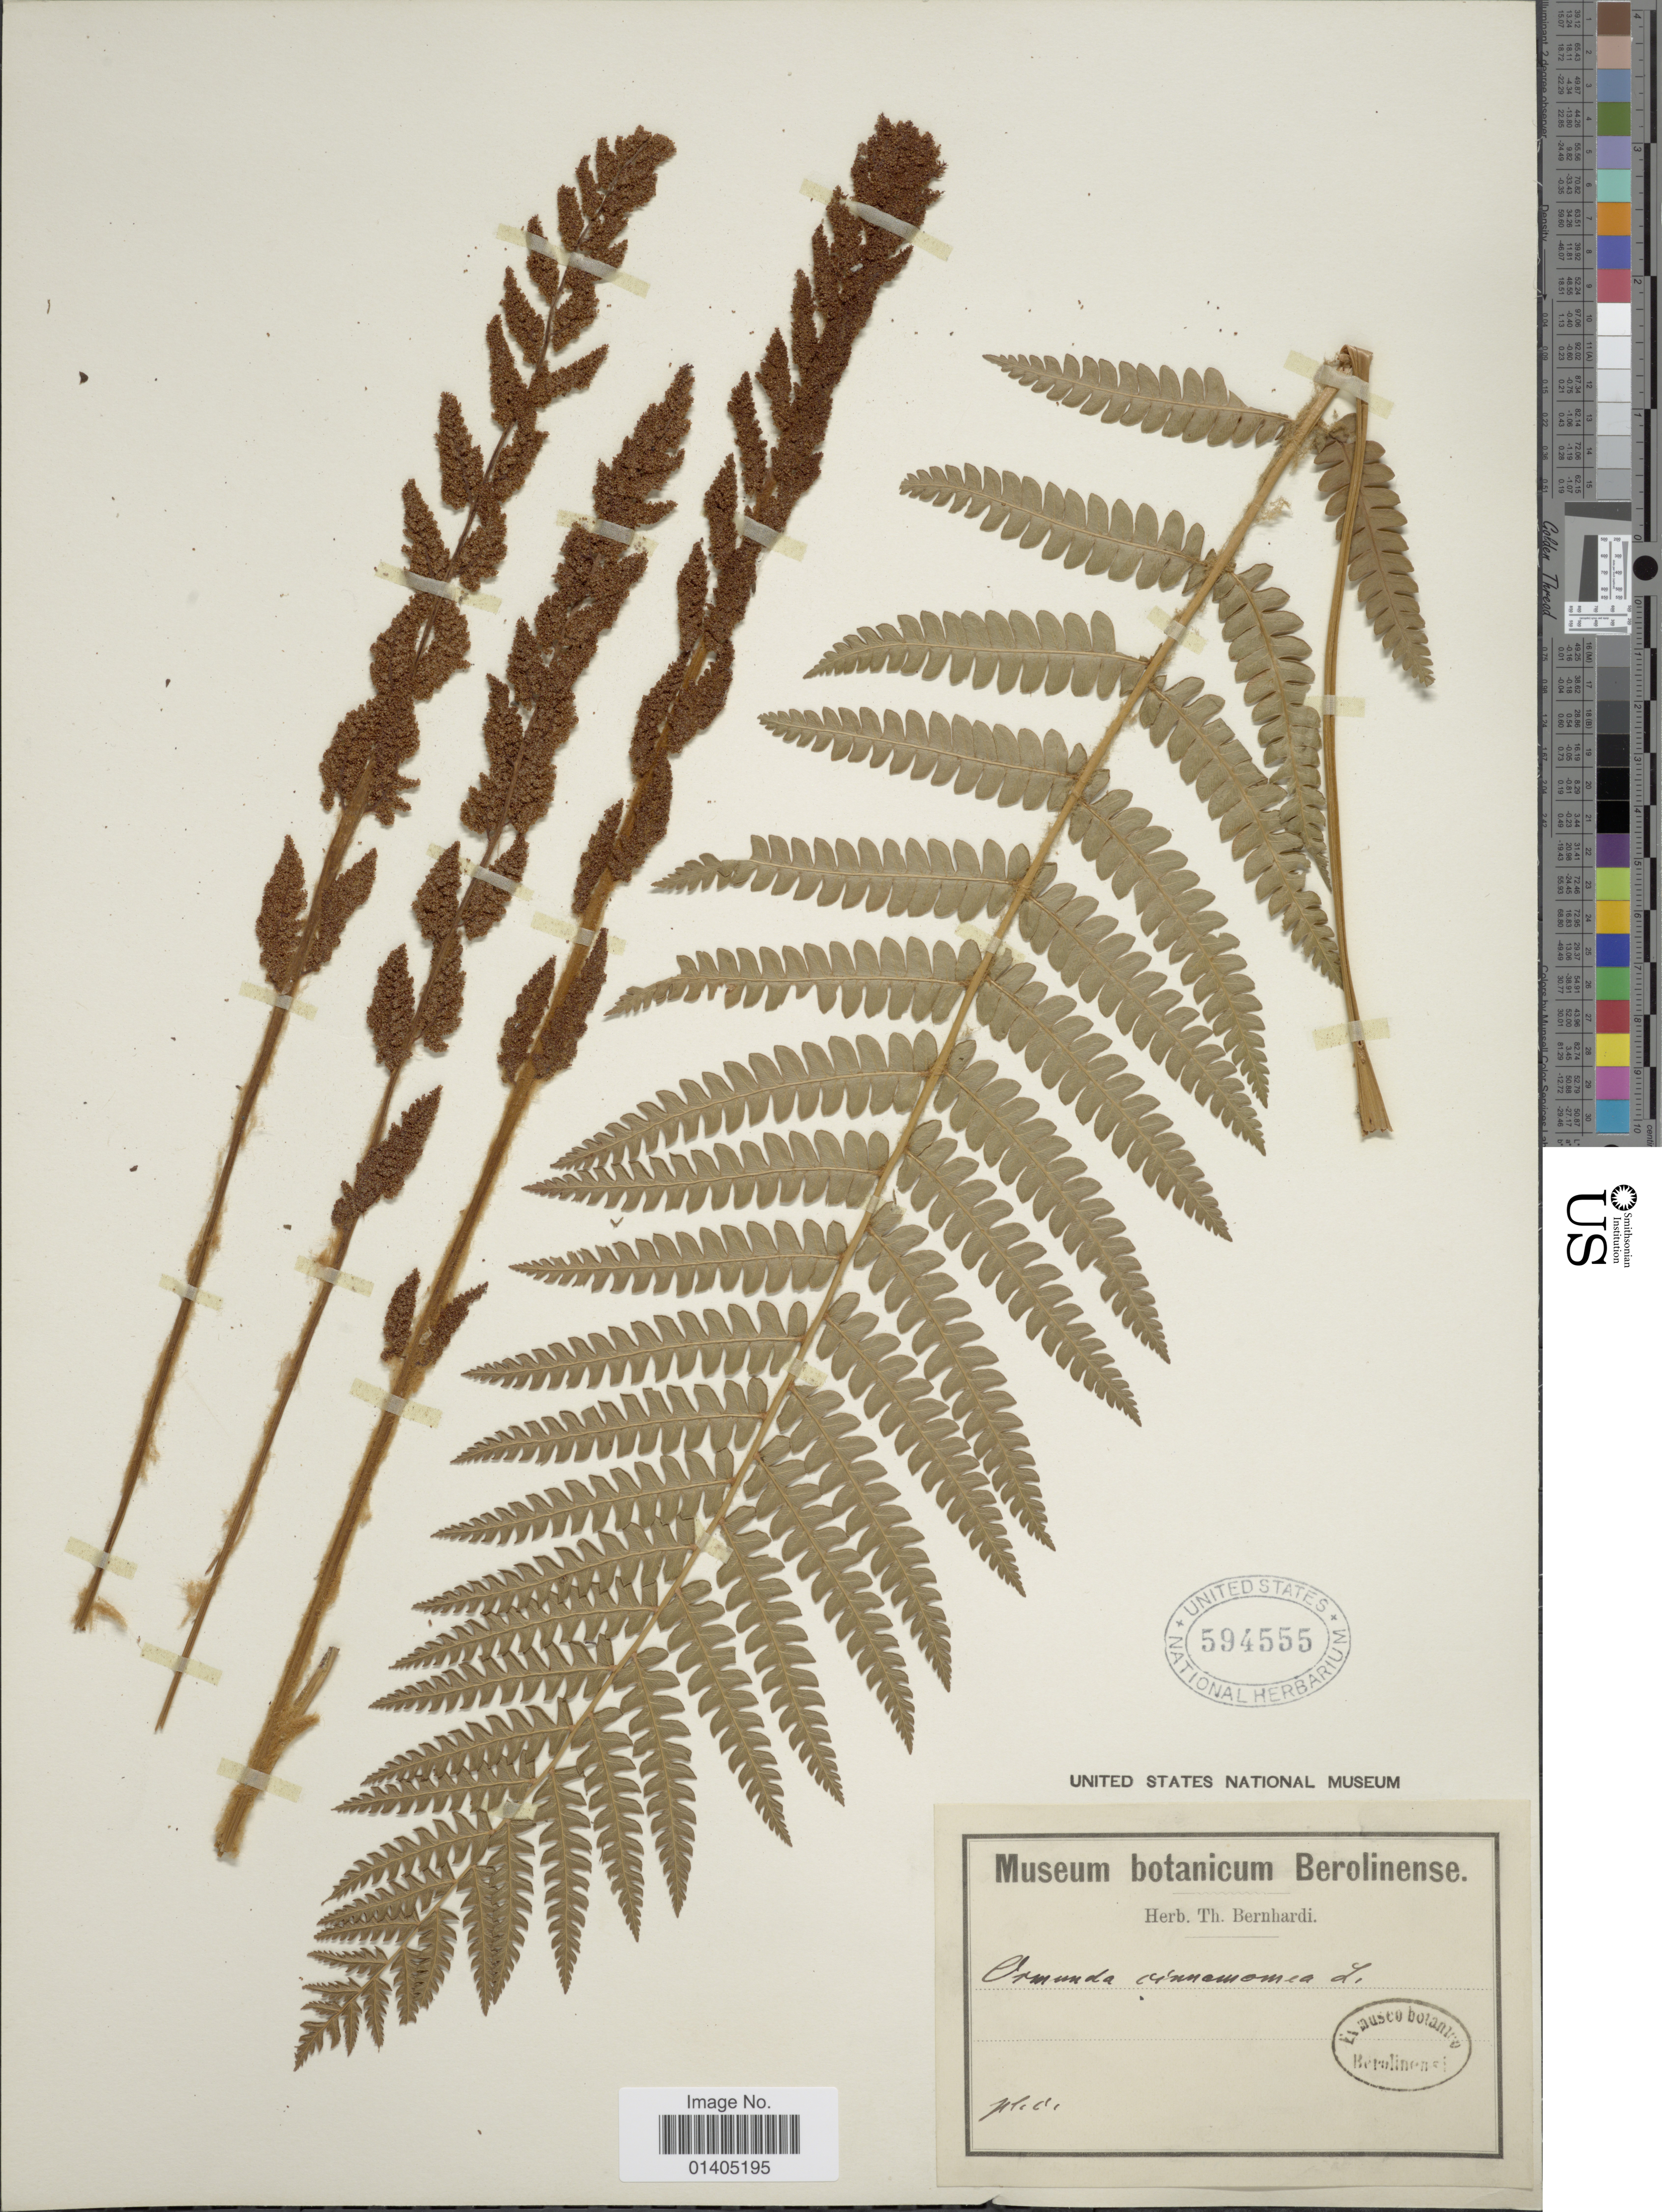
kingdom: Plantae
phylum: Tracheophyta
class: Polypodiopsida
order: Osmundales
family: Osmundaceae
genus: Osmundastrum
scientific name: Osmundastrum cinnamomeum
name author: (L.) C. Presl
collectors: ex herb. Bernhardi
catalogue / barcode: US 594555